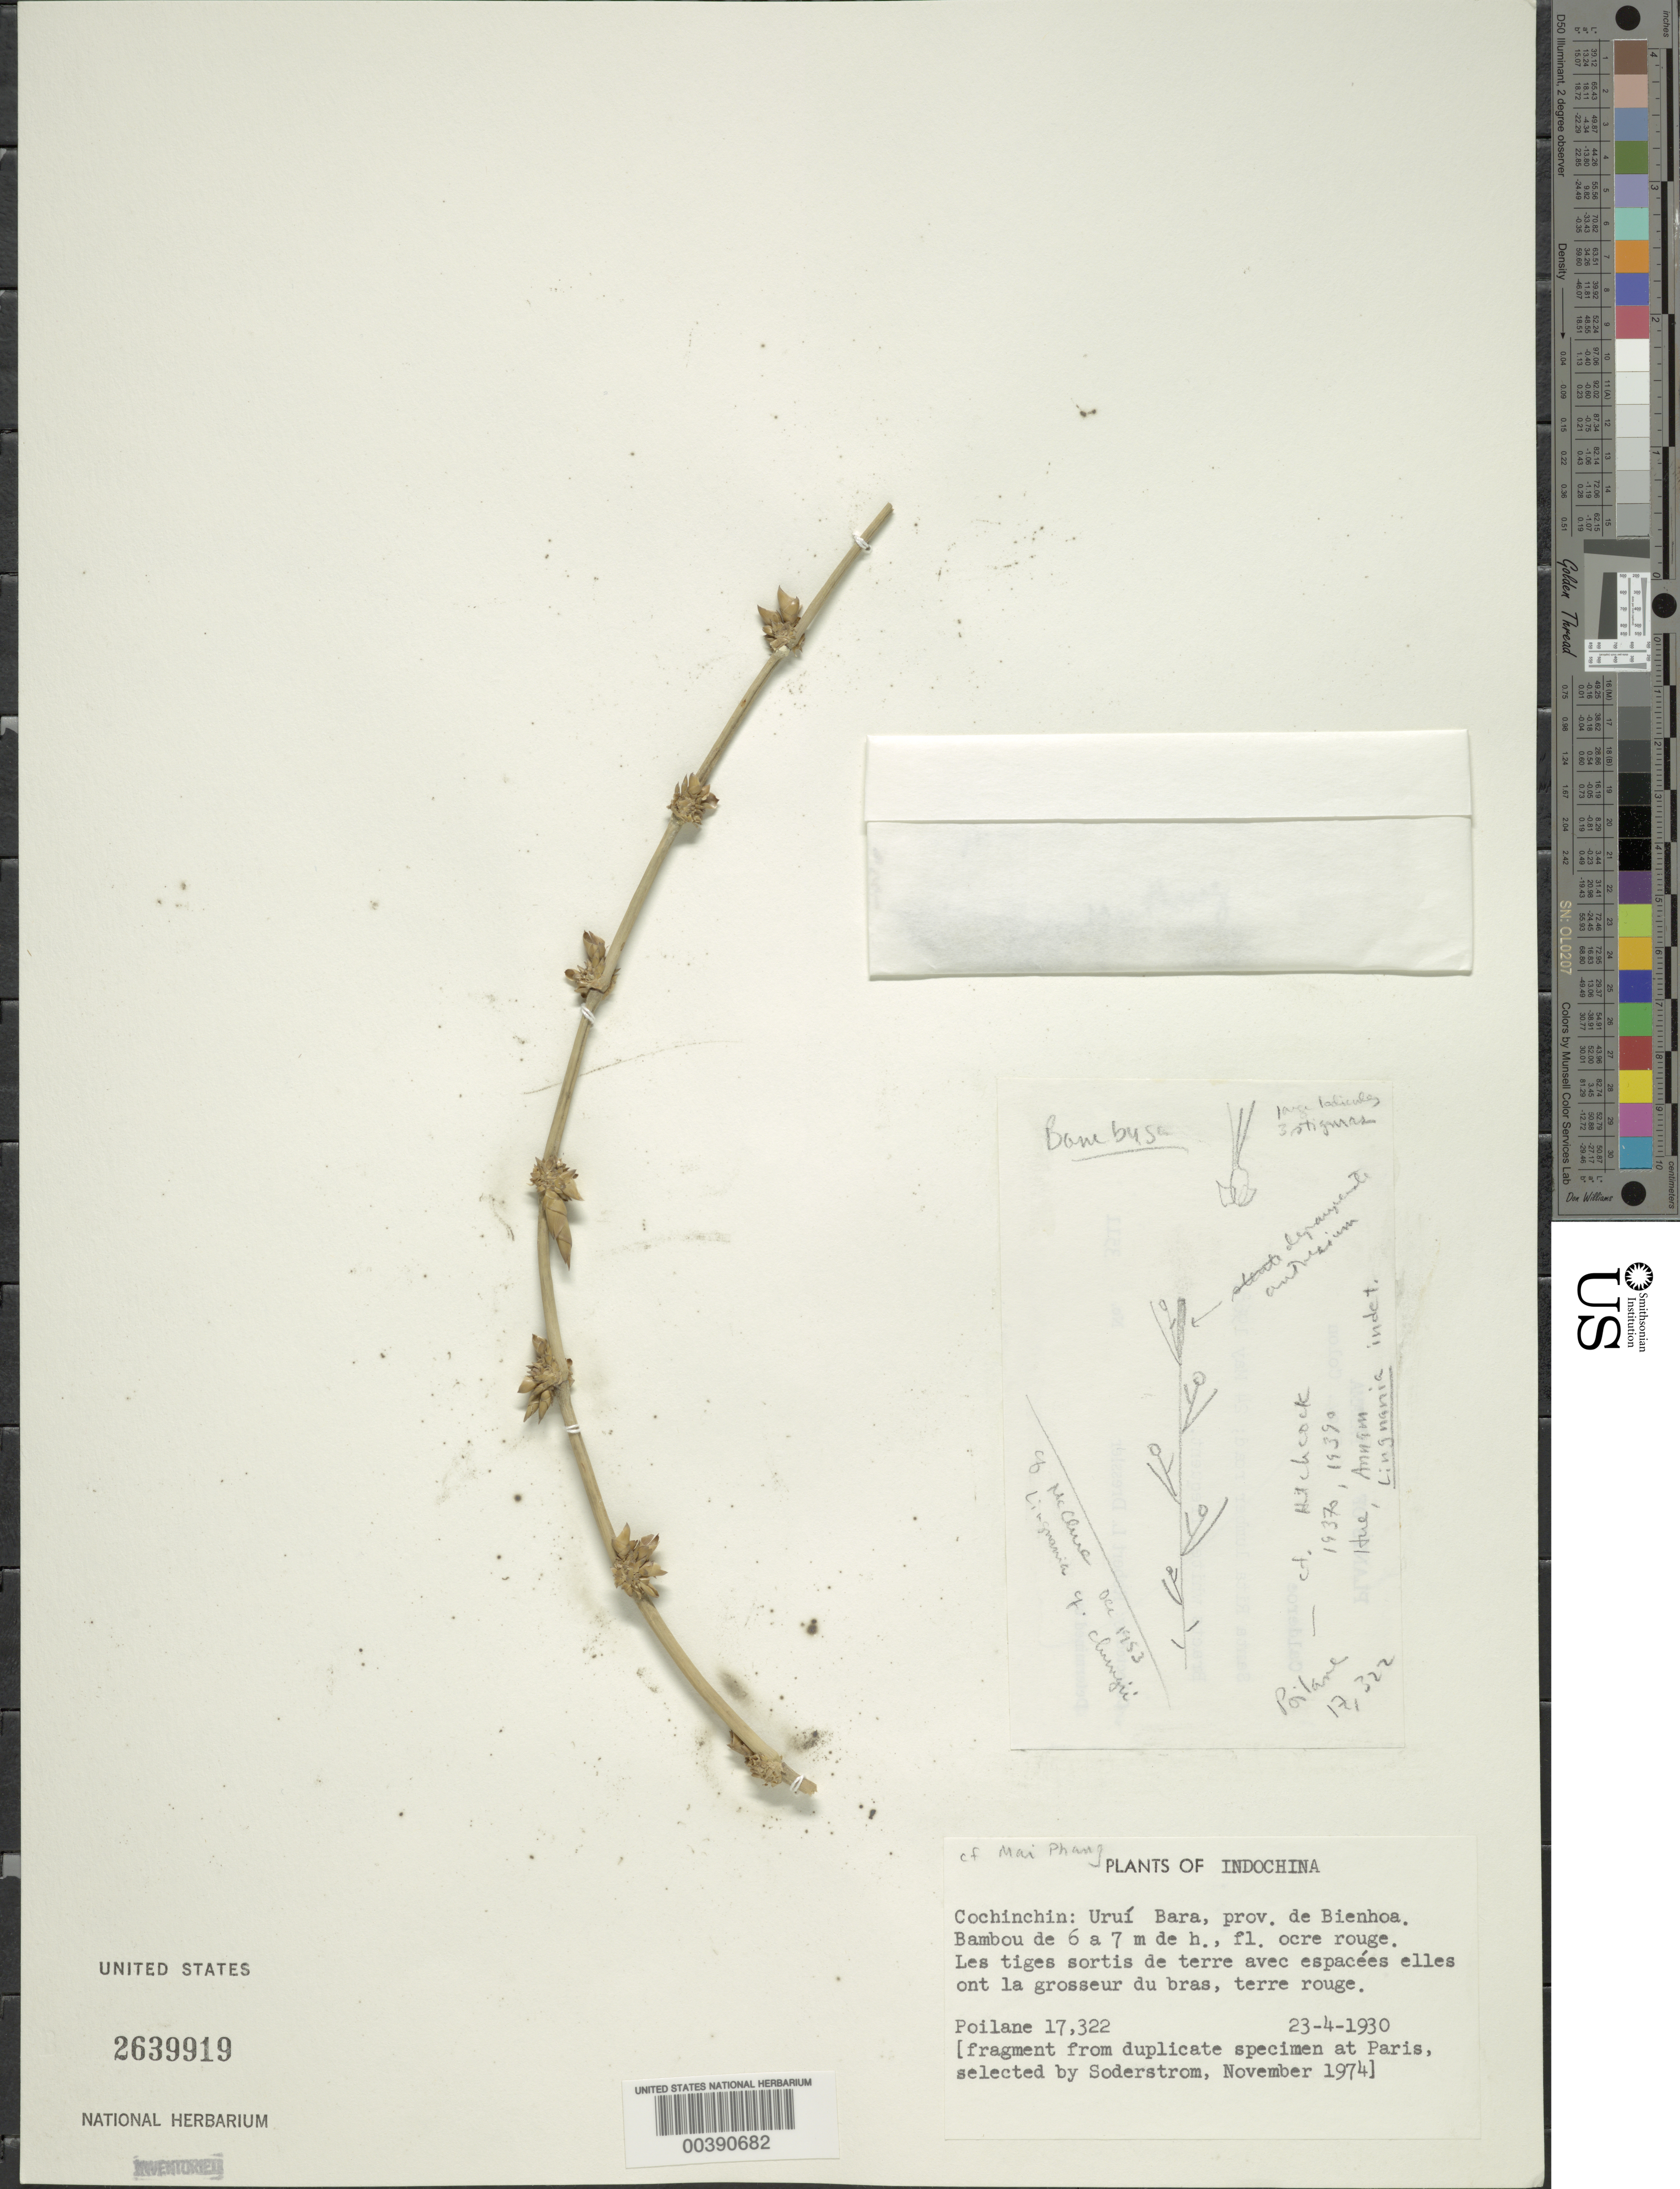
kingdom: Plantae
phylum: Tracheophyta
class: Liliopsida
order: Poales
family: Poaceae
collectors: -. Poilane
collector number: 17322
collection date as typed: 23 Apr 1930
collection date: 1930-04-23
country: Vietnam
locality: Cochinchin, urui bara, bienhoa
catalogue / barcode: US 2639919